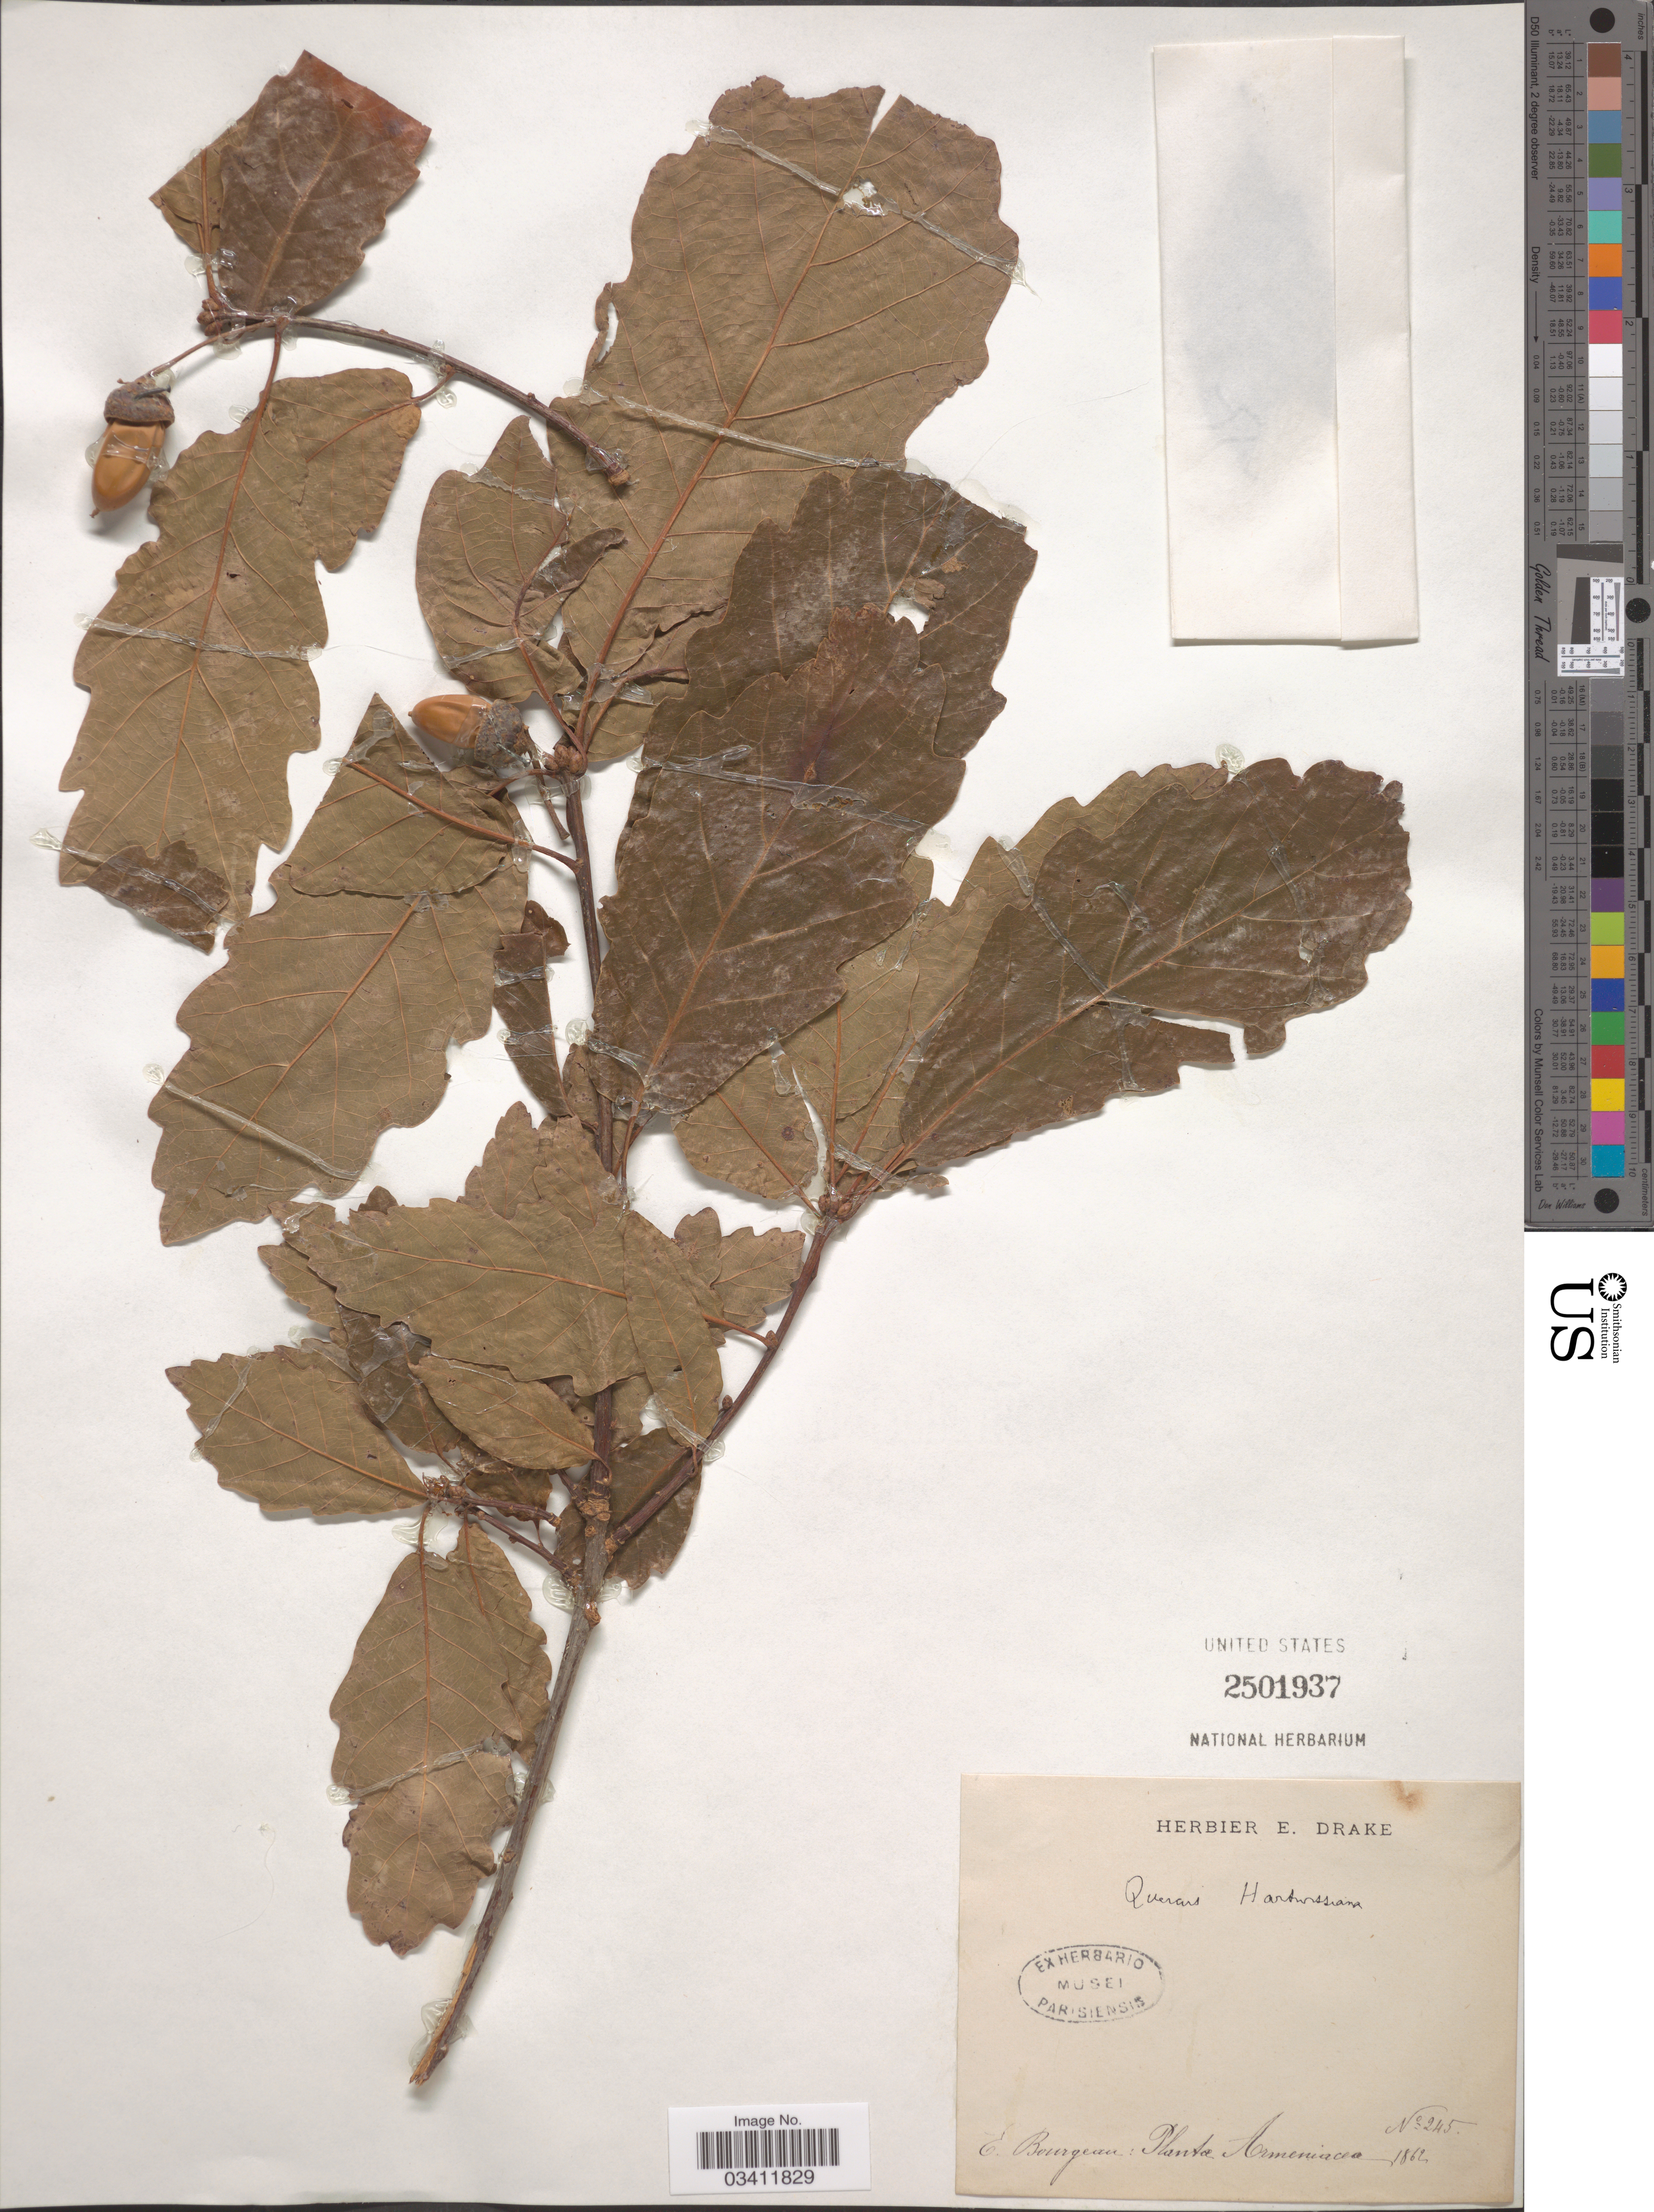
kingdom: Plantae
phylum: Tracheophyta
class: Magnoliopsida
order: Fagales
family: Fagaceae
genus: Quercus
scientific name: Quercus hartwissiana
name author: Steven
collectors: E. Bourgeau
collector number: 245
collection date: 1862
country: Armenia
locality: Armeniacea.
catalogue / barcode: US 2501937